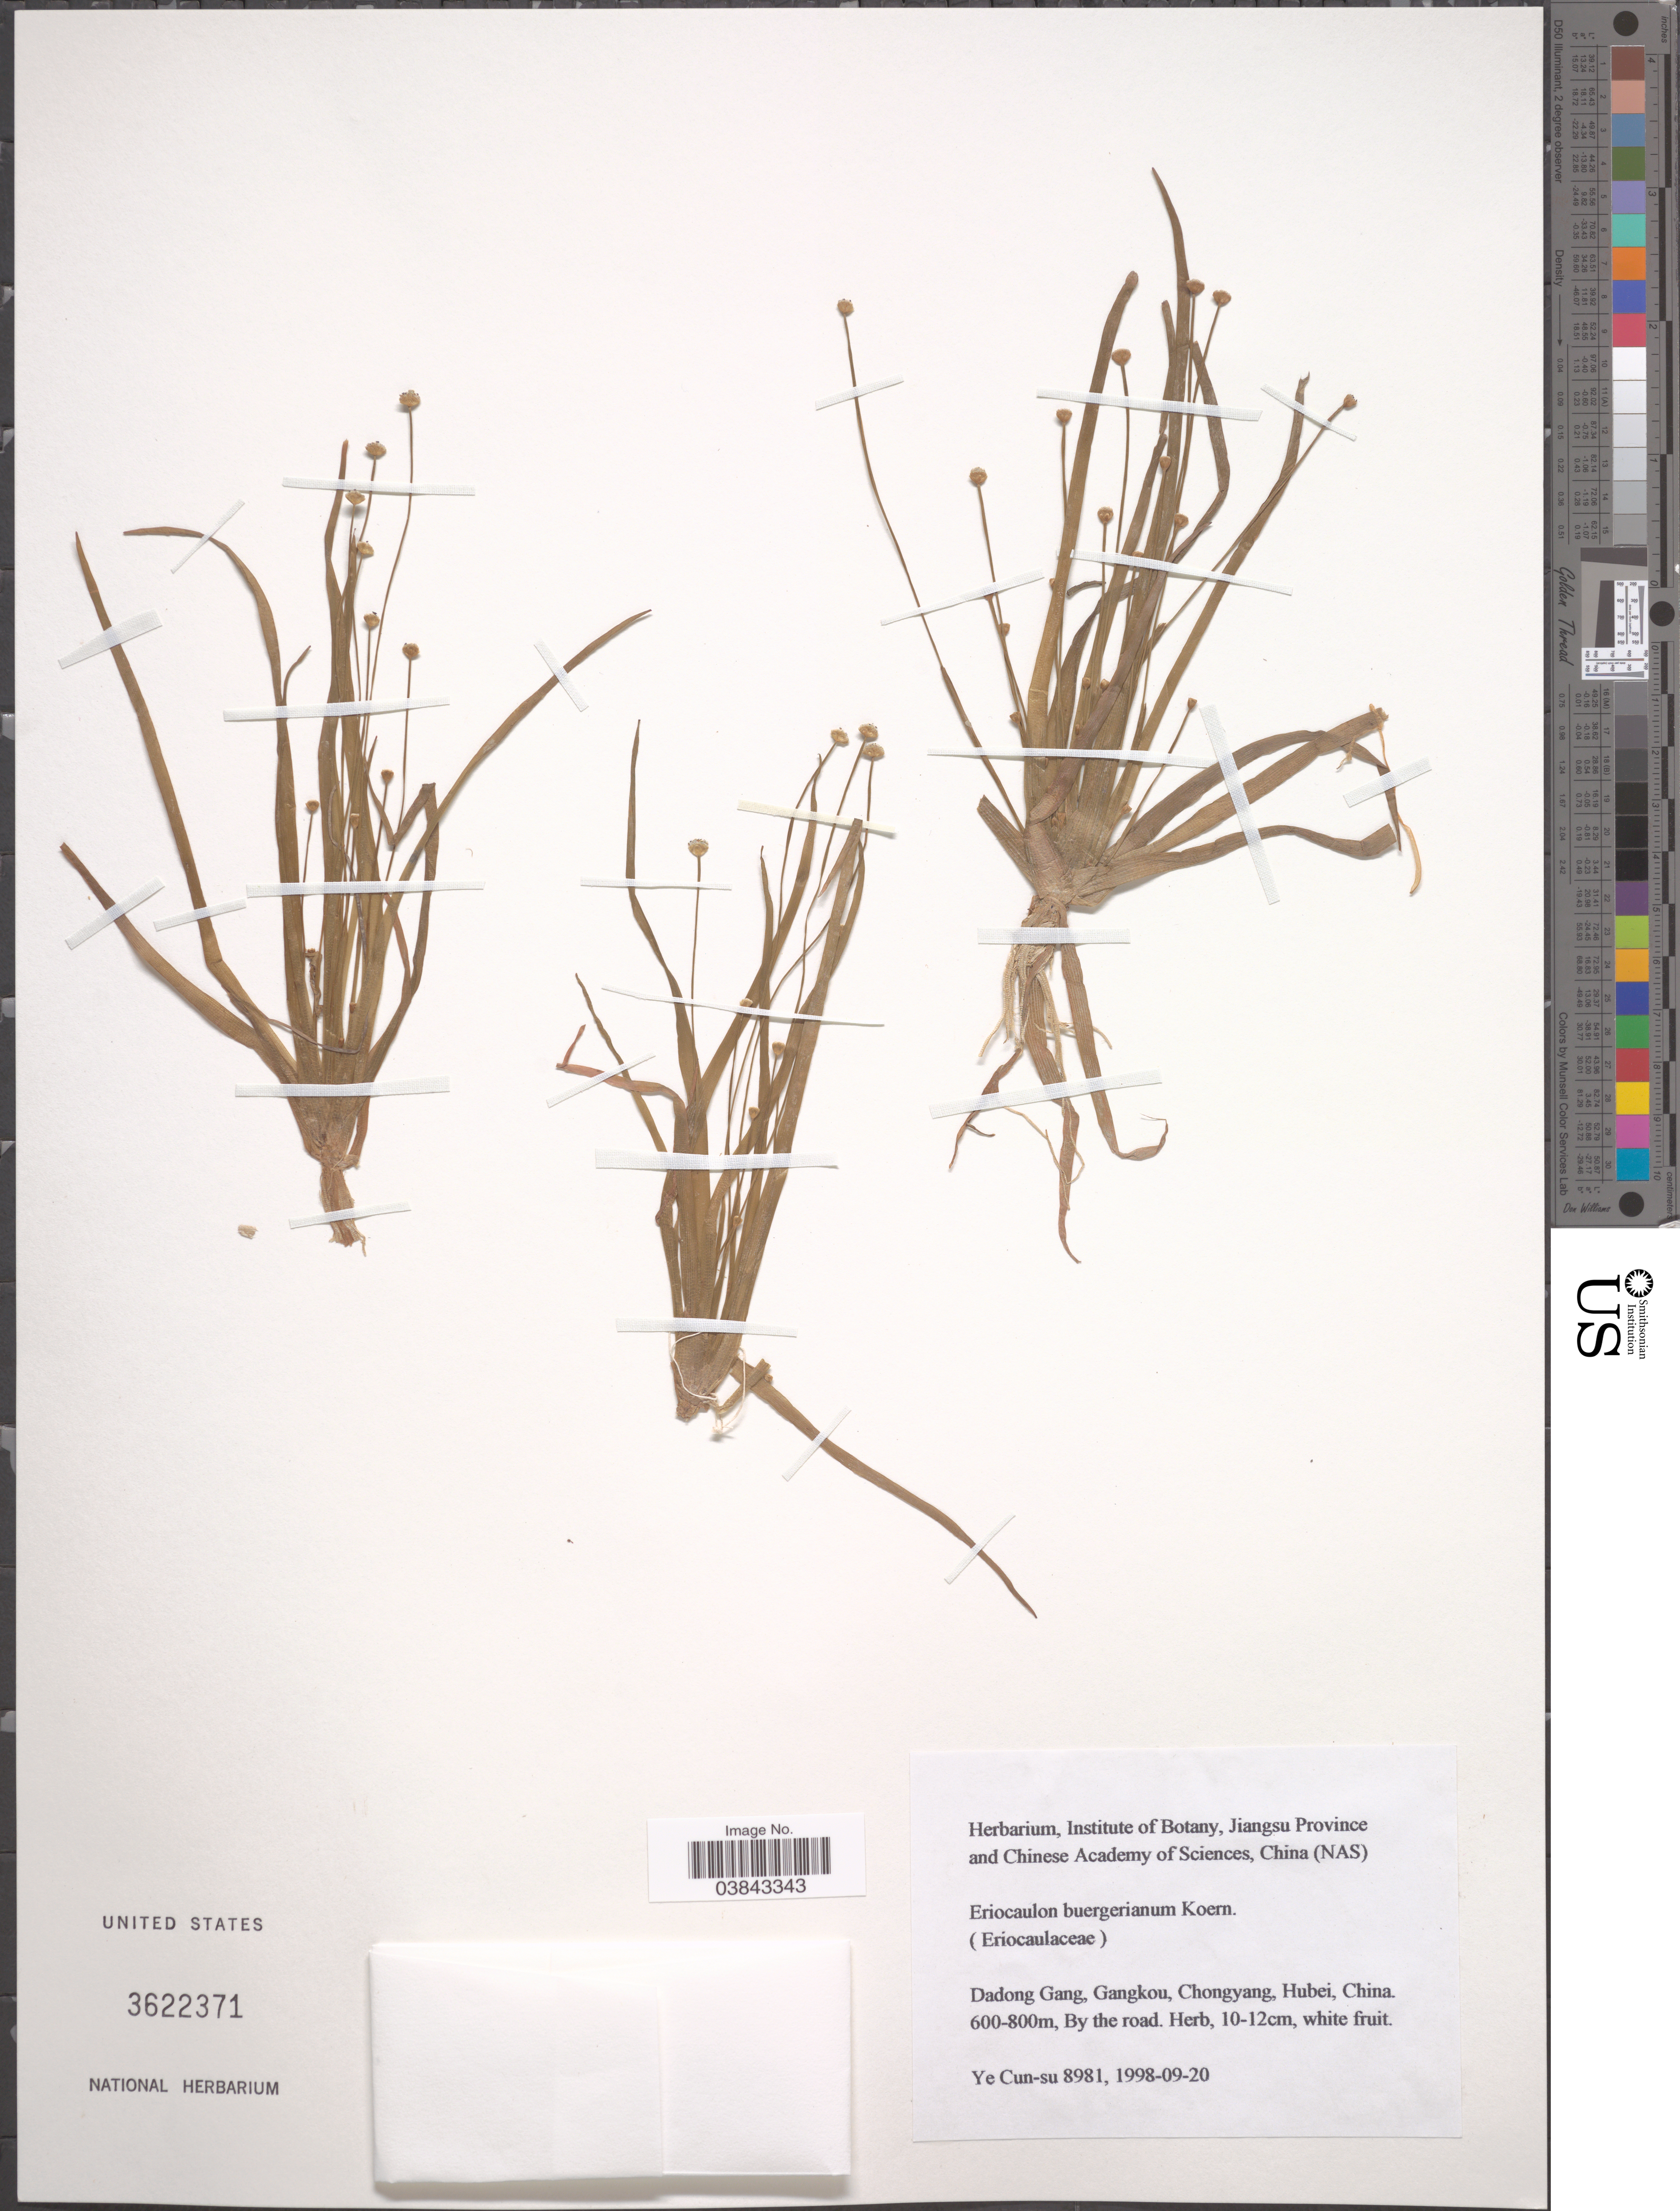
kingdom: Plantae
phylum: Tracheophyta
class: Liliopsida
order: Poales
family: Eriocaulaceae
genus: Eriocaulon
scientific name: Eriocaulon buergerianum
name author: Körn.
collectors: Ye Cun-su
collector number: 8981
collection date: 1998-09-20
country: China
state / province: Hubei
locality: Dadong Gang, Gangkou, Chongyang.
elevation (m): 600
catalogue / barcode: US 3622371